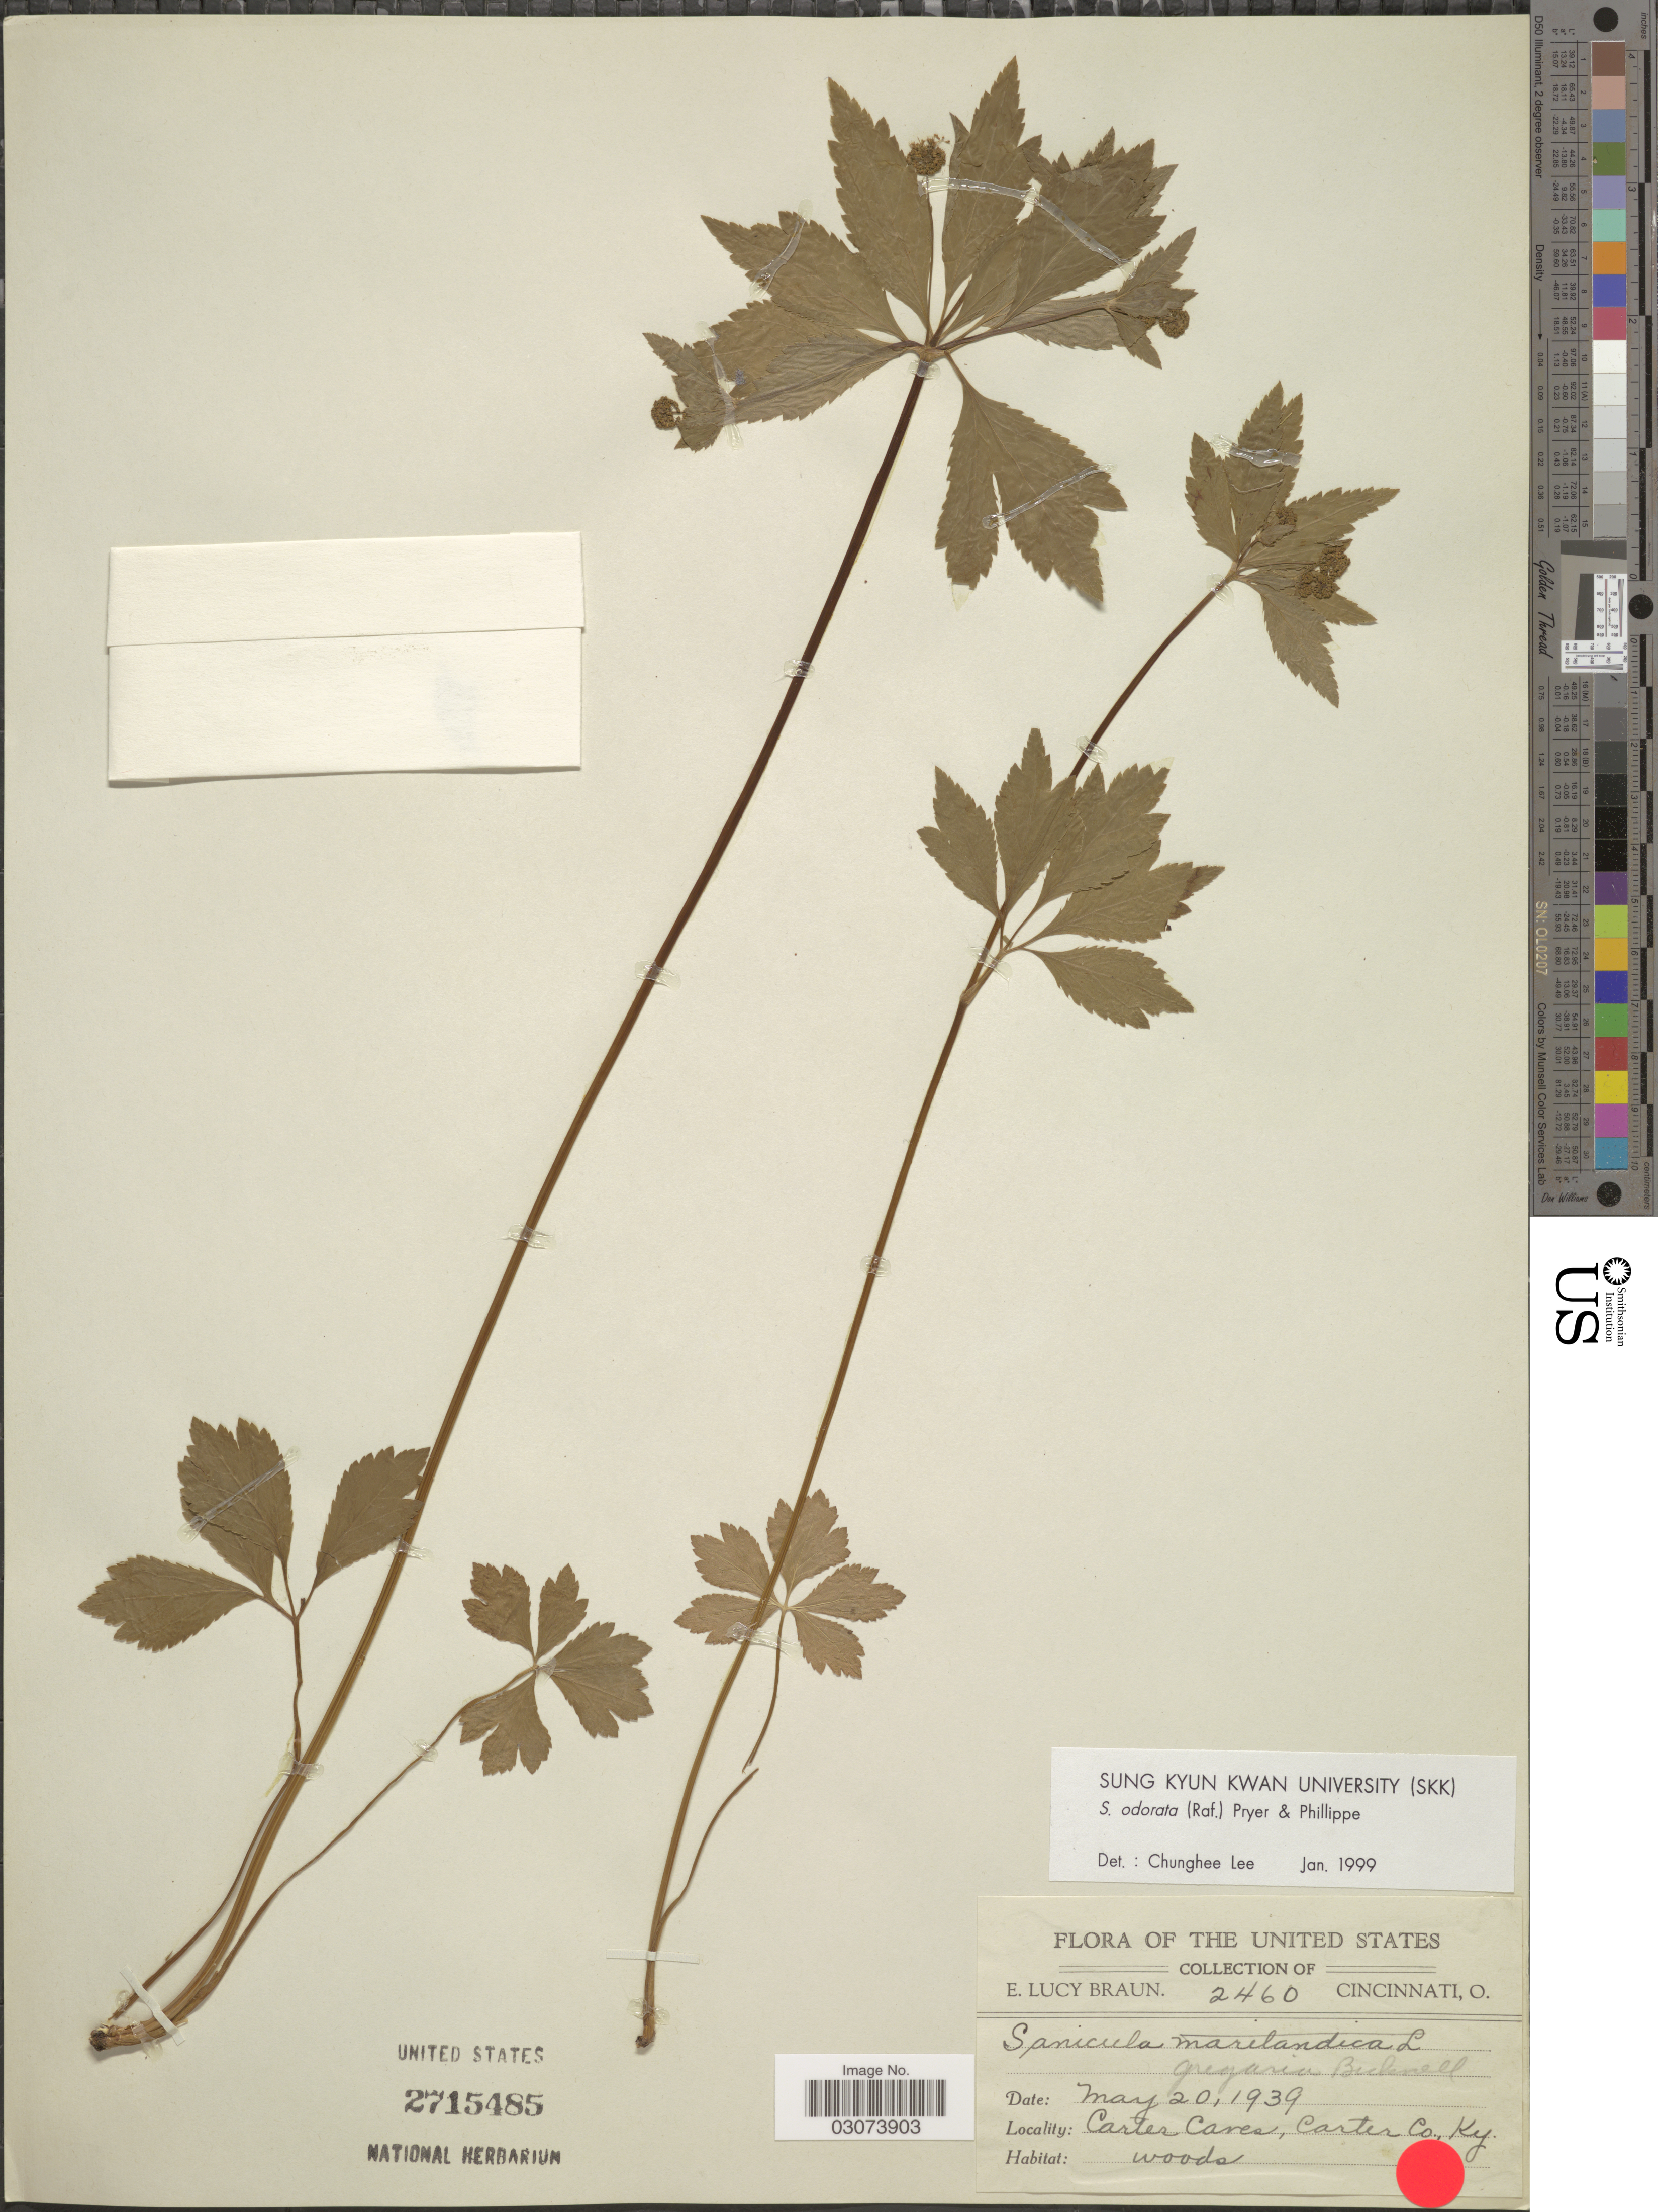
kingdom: Plantae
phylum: Tracheophyta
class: Magnoliopsida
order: Apiales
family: Apiaceae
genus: Sanicula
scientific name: Sanicula odorata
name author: (Raf.) Pryer & Phillippe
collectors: E. L. Braun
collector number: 2460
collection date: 1939-05-20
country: United States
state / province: Kentucky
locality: Carter Cares, Carter Co.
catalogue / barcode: US 2715485